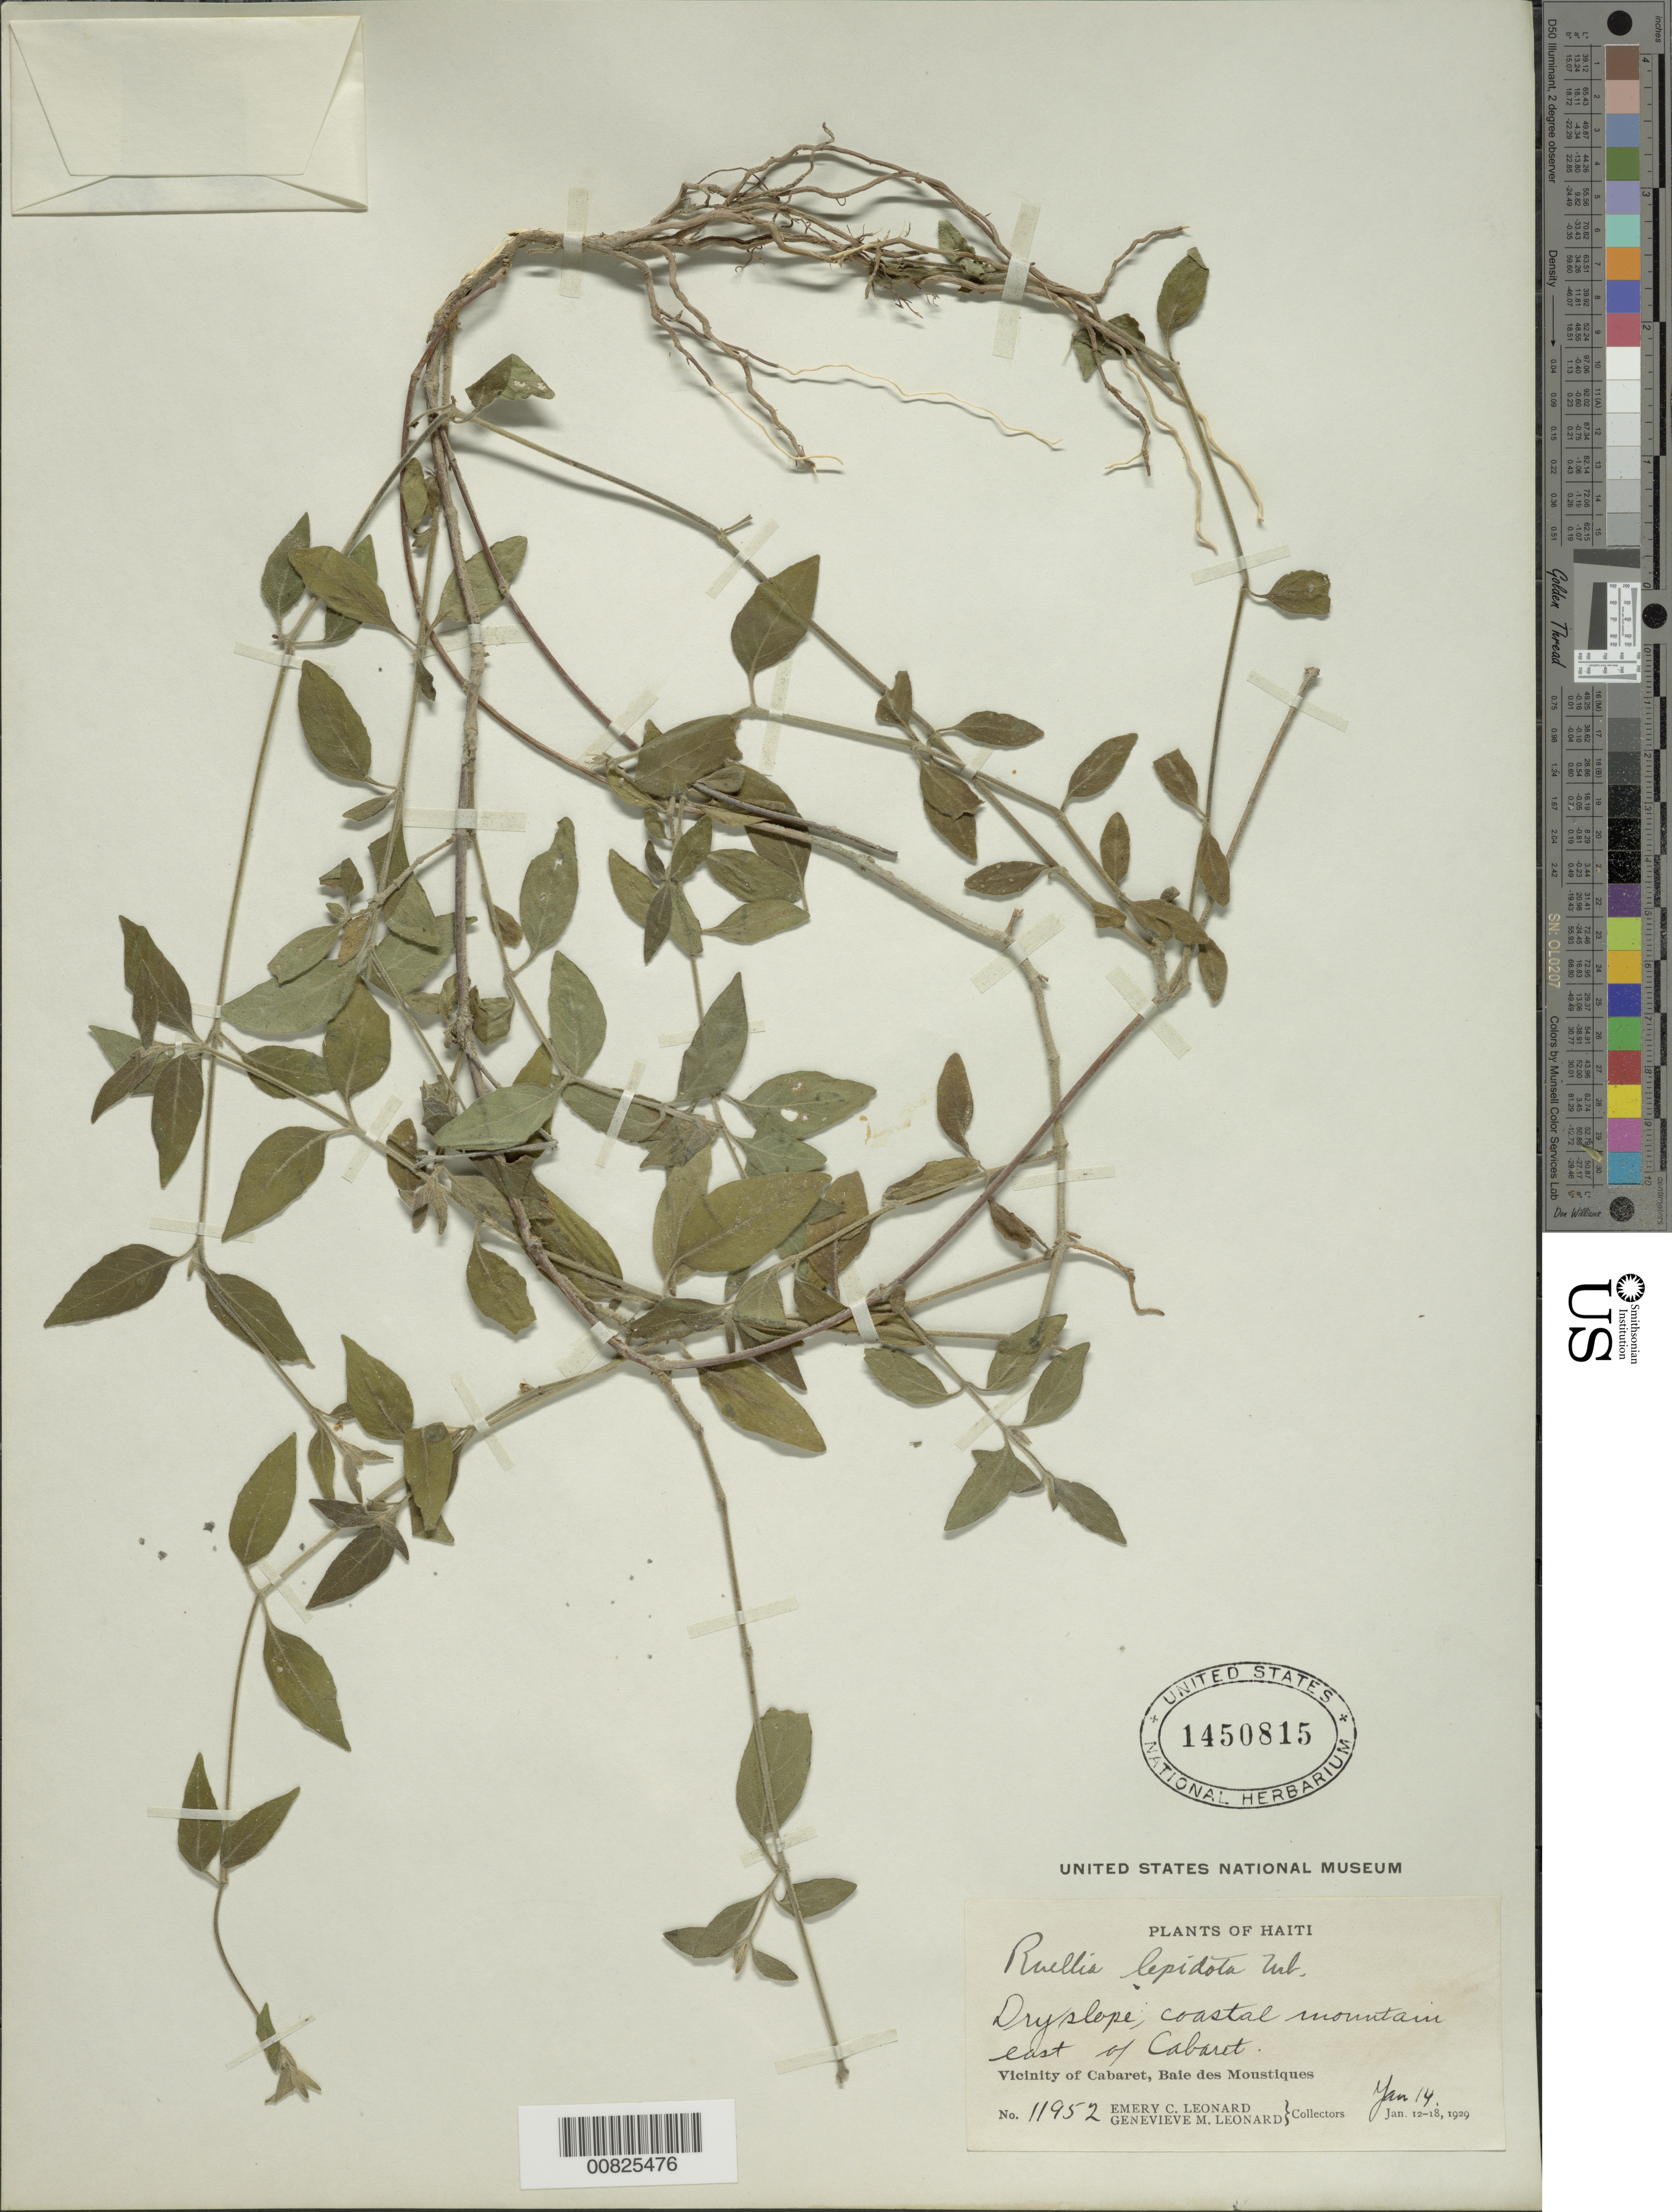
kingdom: Plantae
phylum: Tracheophyta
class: Magnoliopsida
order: Lamiales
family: Acanthaceae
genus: Ruellia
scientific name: Ruellia lepidota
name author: Urb.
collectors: E. C. Leonard & G. M. Leonard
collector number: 11952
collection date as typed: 14 Jan 1929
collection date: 1929-01-14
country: Haiti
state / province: Nord-Ouest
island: Hispaniola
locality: Vicinity of Cabaret, Baie des Moustiques, E of city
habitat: Dry slope of coastal mountain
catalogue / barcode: US 1450815